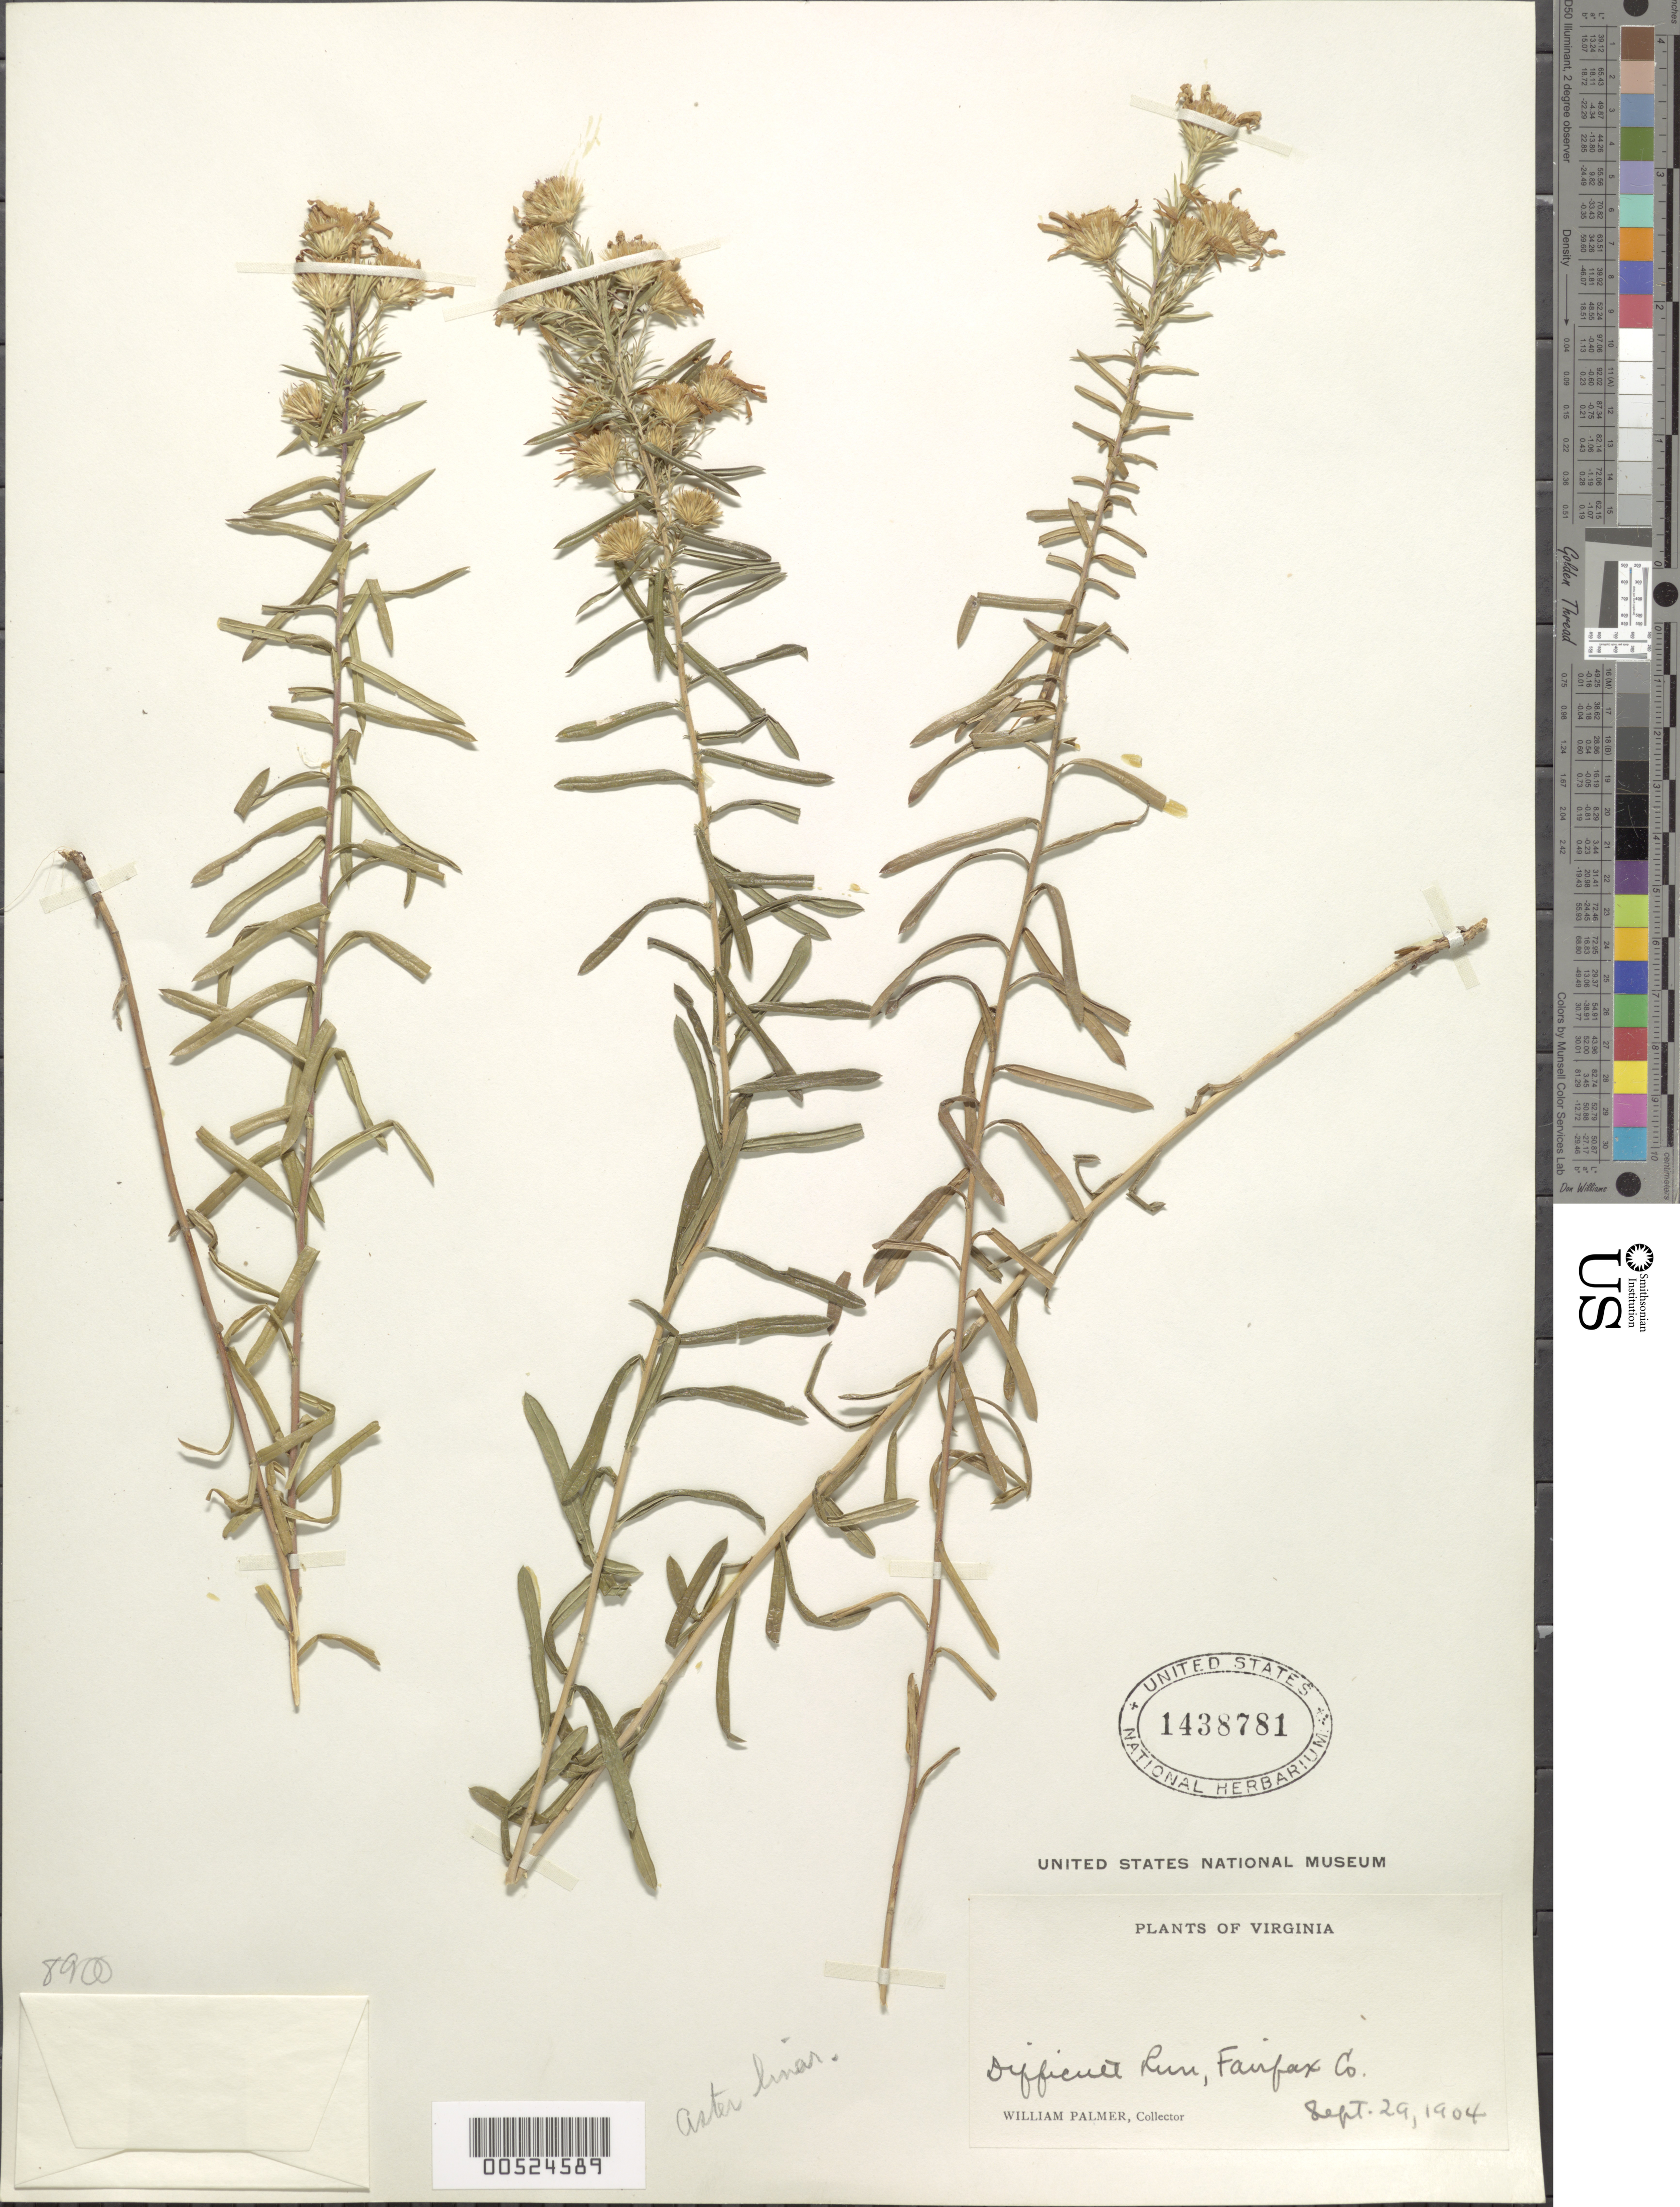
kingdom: Plantae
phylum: Tracheophyta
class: Magnoliopsida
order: Asterales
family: Asteraceae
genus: Ionactis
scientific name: Ionactis linariifolia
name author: (L.) Greene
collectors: W. Palmer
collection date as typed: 29 Sep 1904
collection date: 1904-09-29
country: United States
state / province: Virginia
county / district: Fairfax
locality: Difficult Run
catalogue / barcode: US 1438781